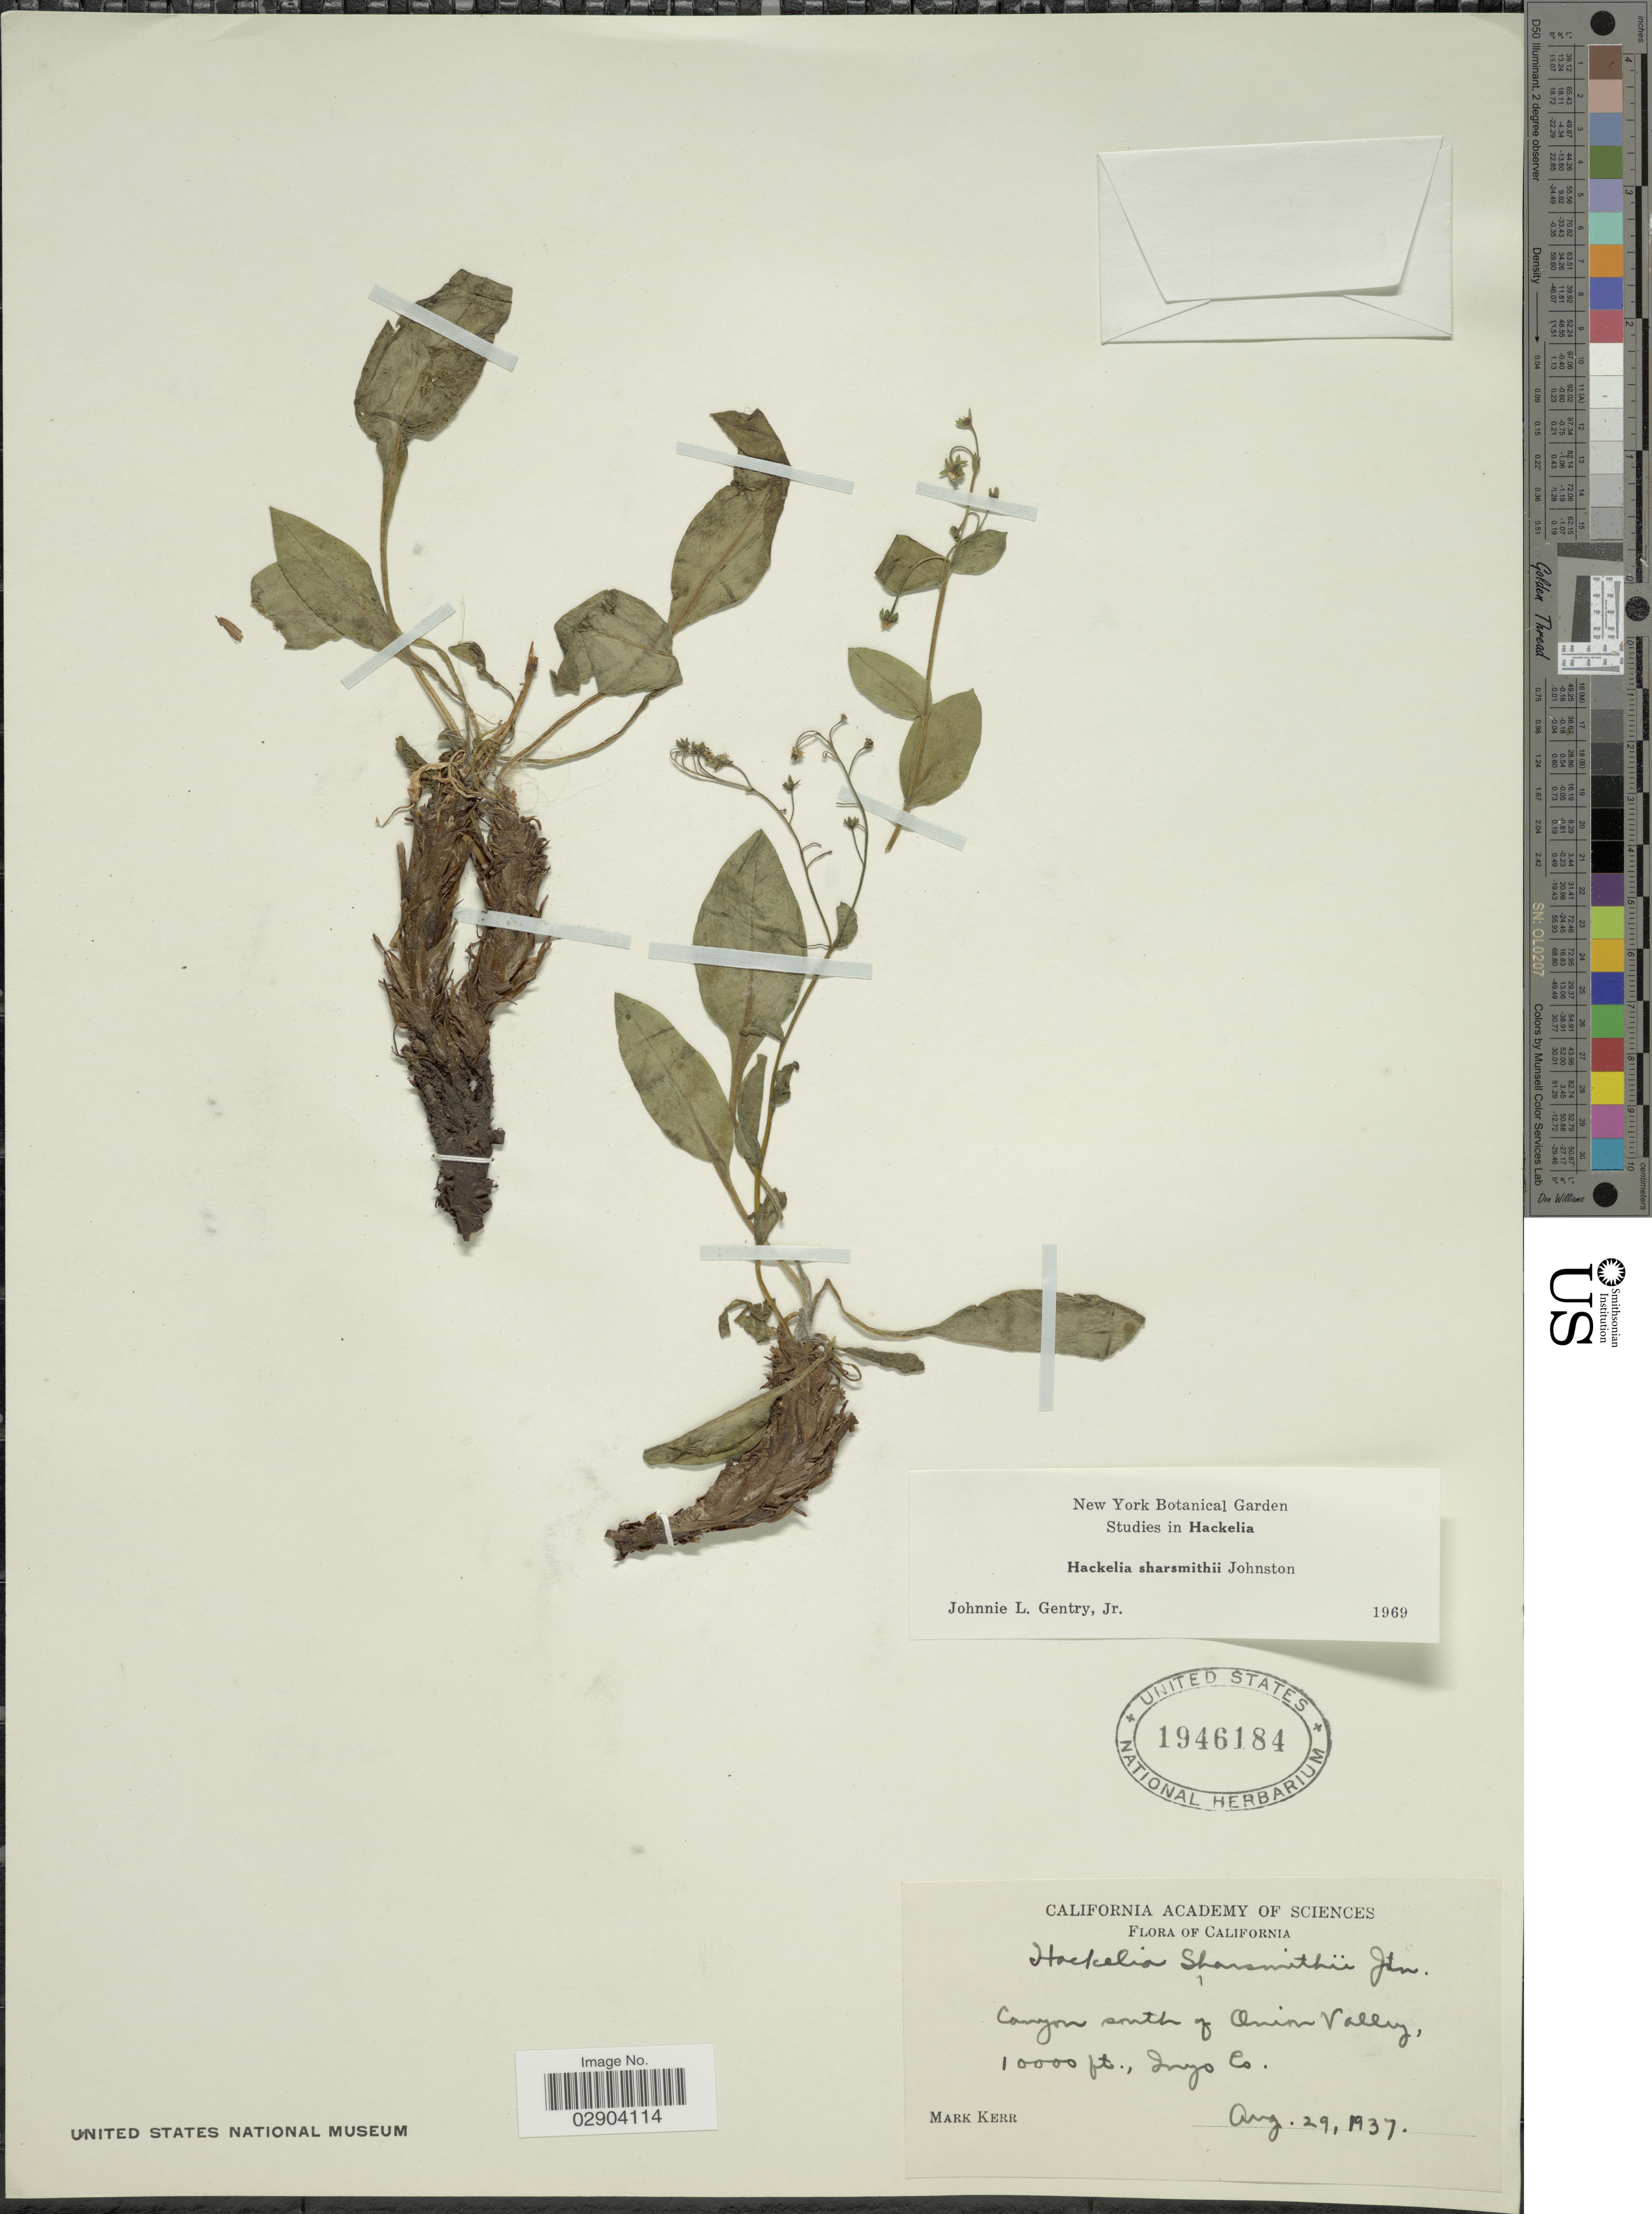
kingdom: Plantae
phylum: Tracheophyta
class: Magnoliopsida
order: Boraginales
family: Boraginaceae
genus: Hackelia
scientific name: Hackelia sharsmithii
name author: I.M. Johnst.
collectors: M. Kerr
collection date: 1937-08-29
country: United States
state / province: California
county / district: Inyo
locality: Canyon south of Owens Valley, Inyo Co.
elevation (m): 3048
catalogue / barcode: US 1946184